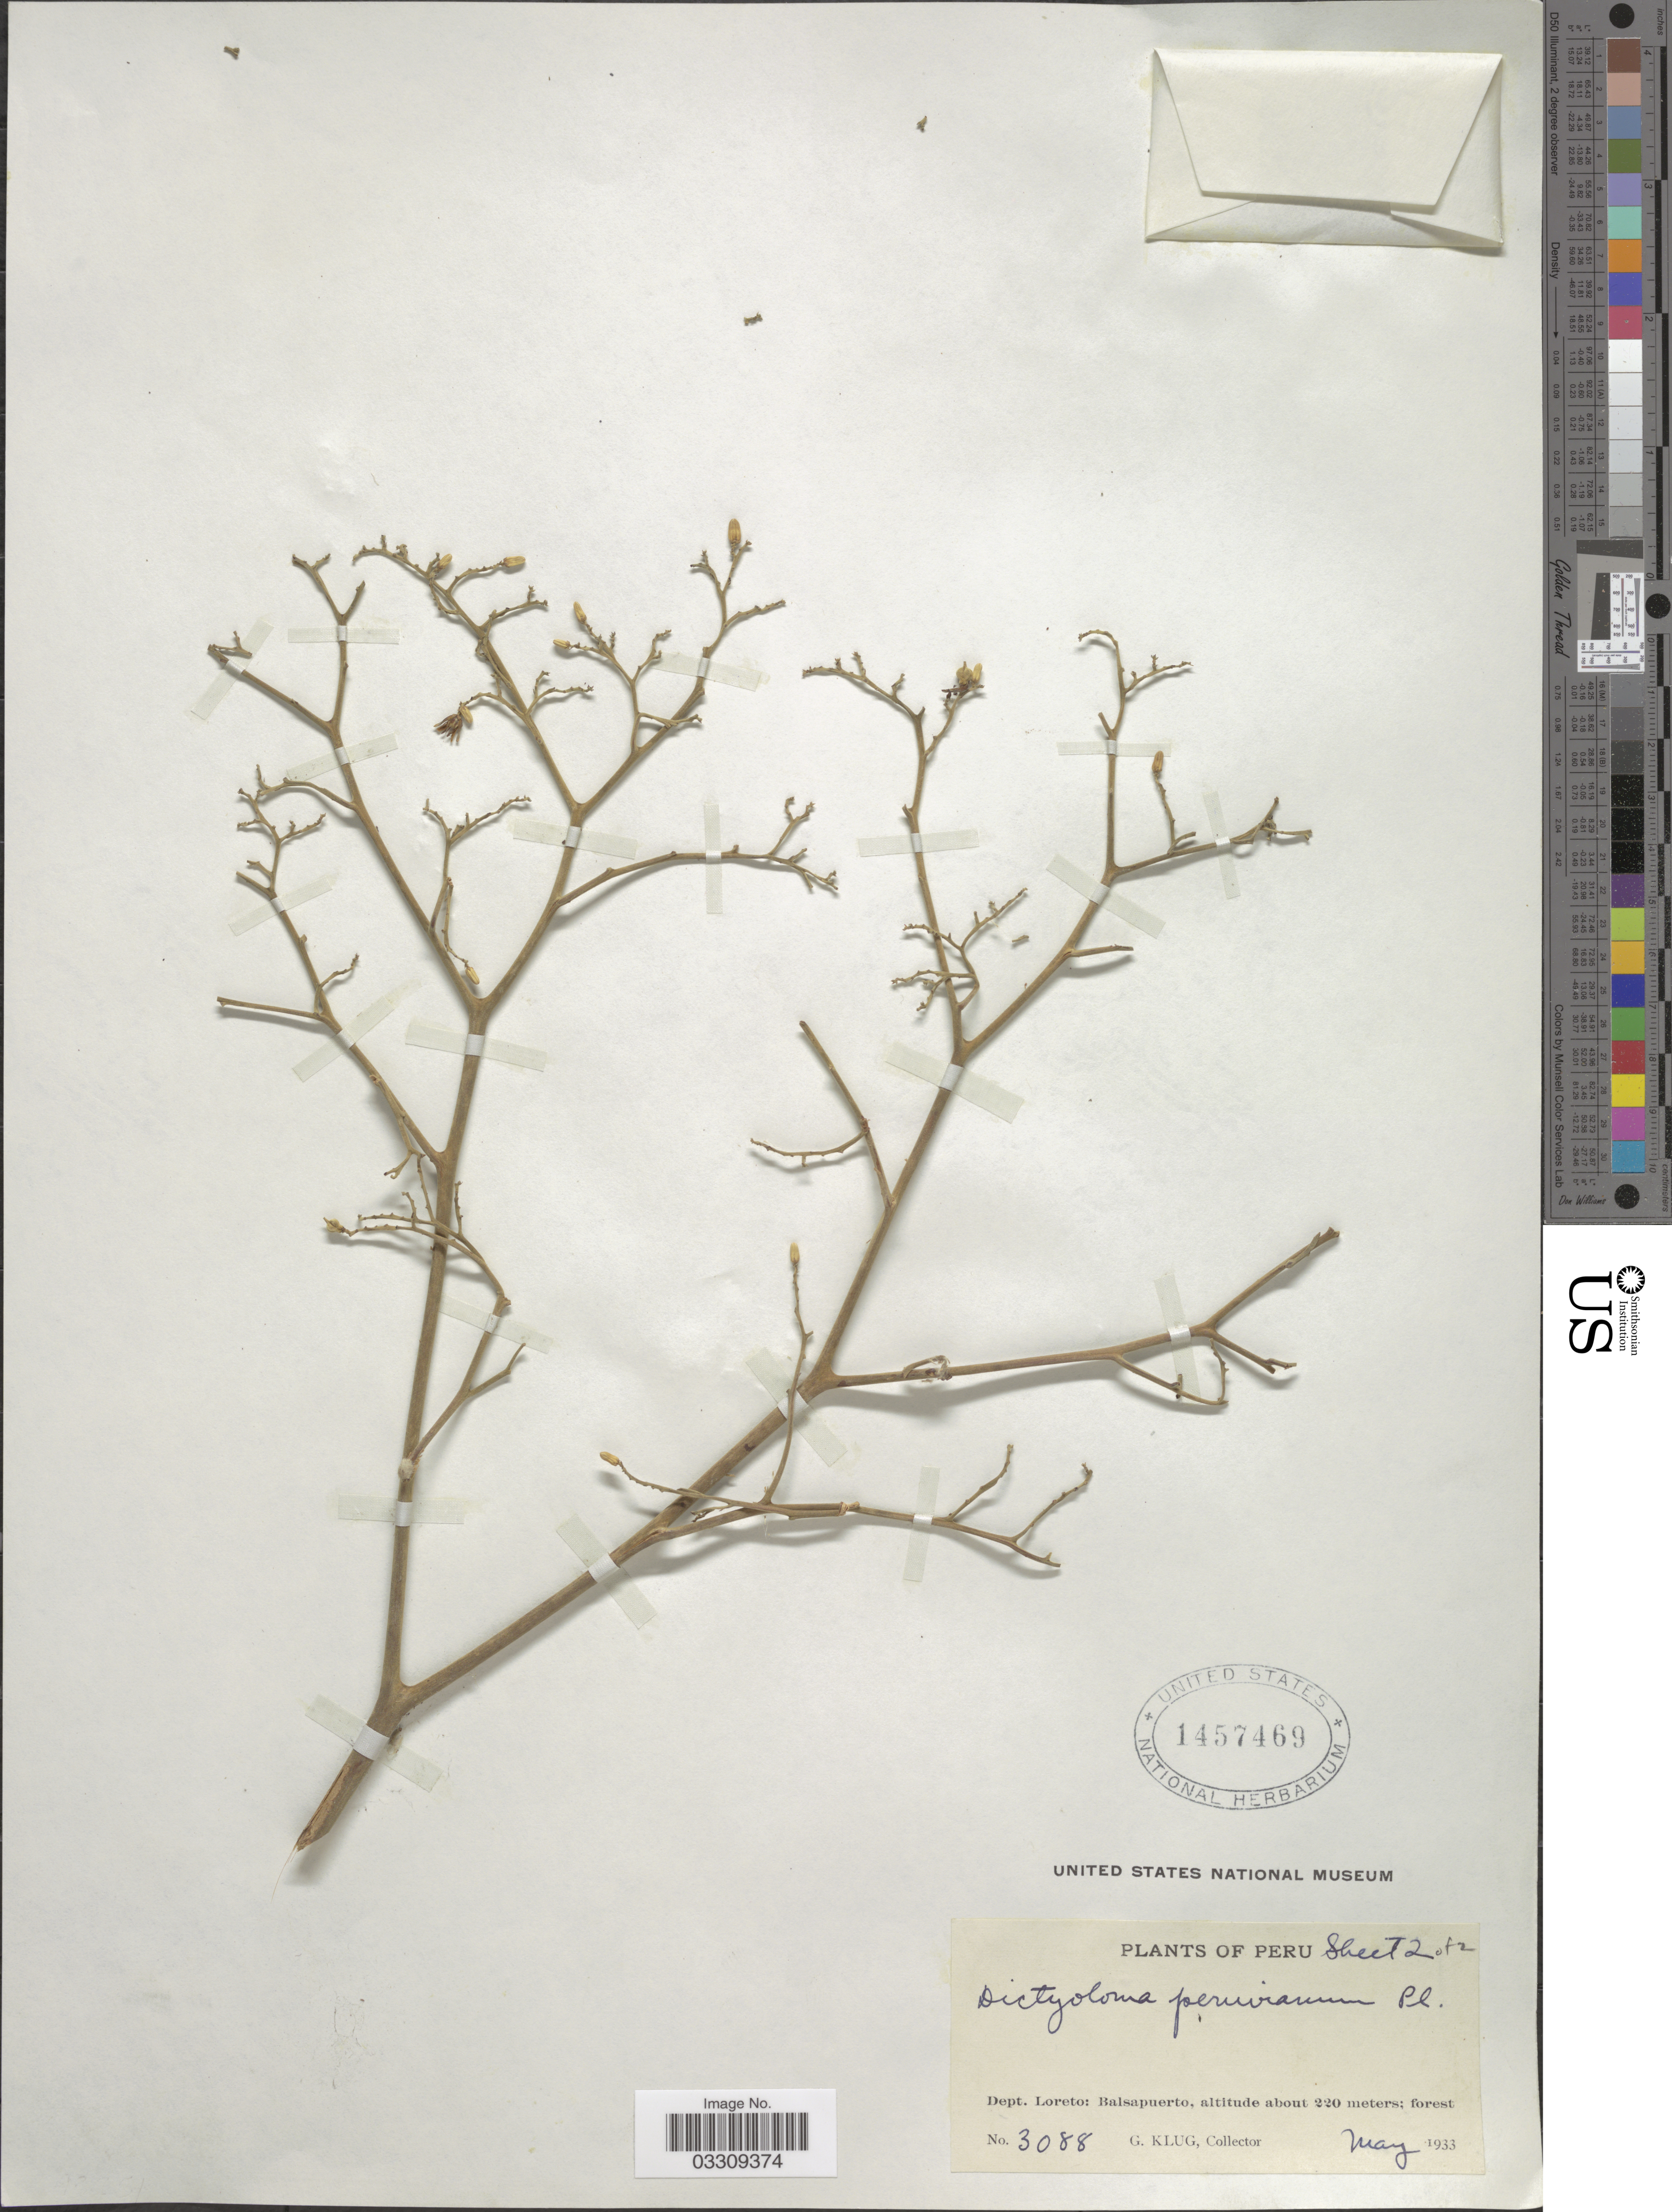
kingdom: Plantae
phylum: Tracheophyta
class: Magnoliopsida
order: Sapindales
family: Rutaceae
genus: Dictyoloma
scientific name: Dictyoloma peruvianum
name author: Planch.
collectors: G. Klug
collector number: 3088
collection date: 1933-05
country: Peru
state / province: Loreto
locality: Dept. Loreto: Balsapuerto.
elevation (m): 220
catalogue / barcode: US 1457469